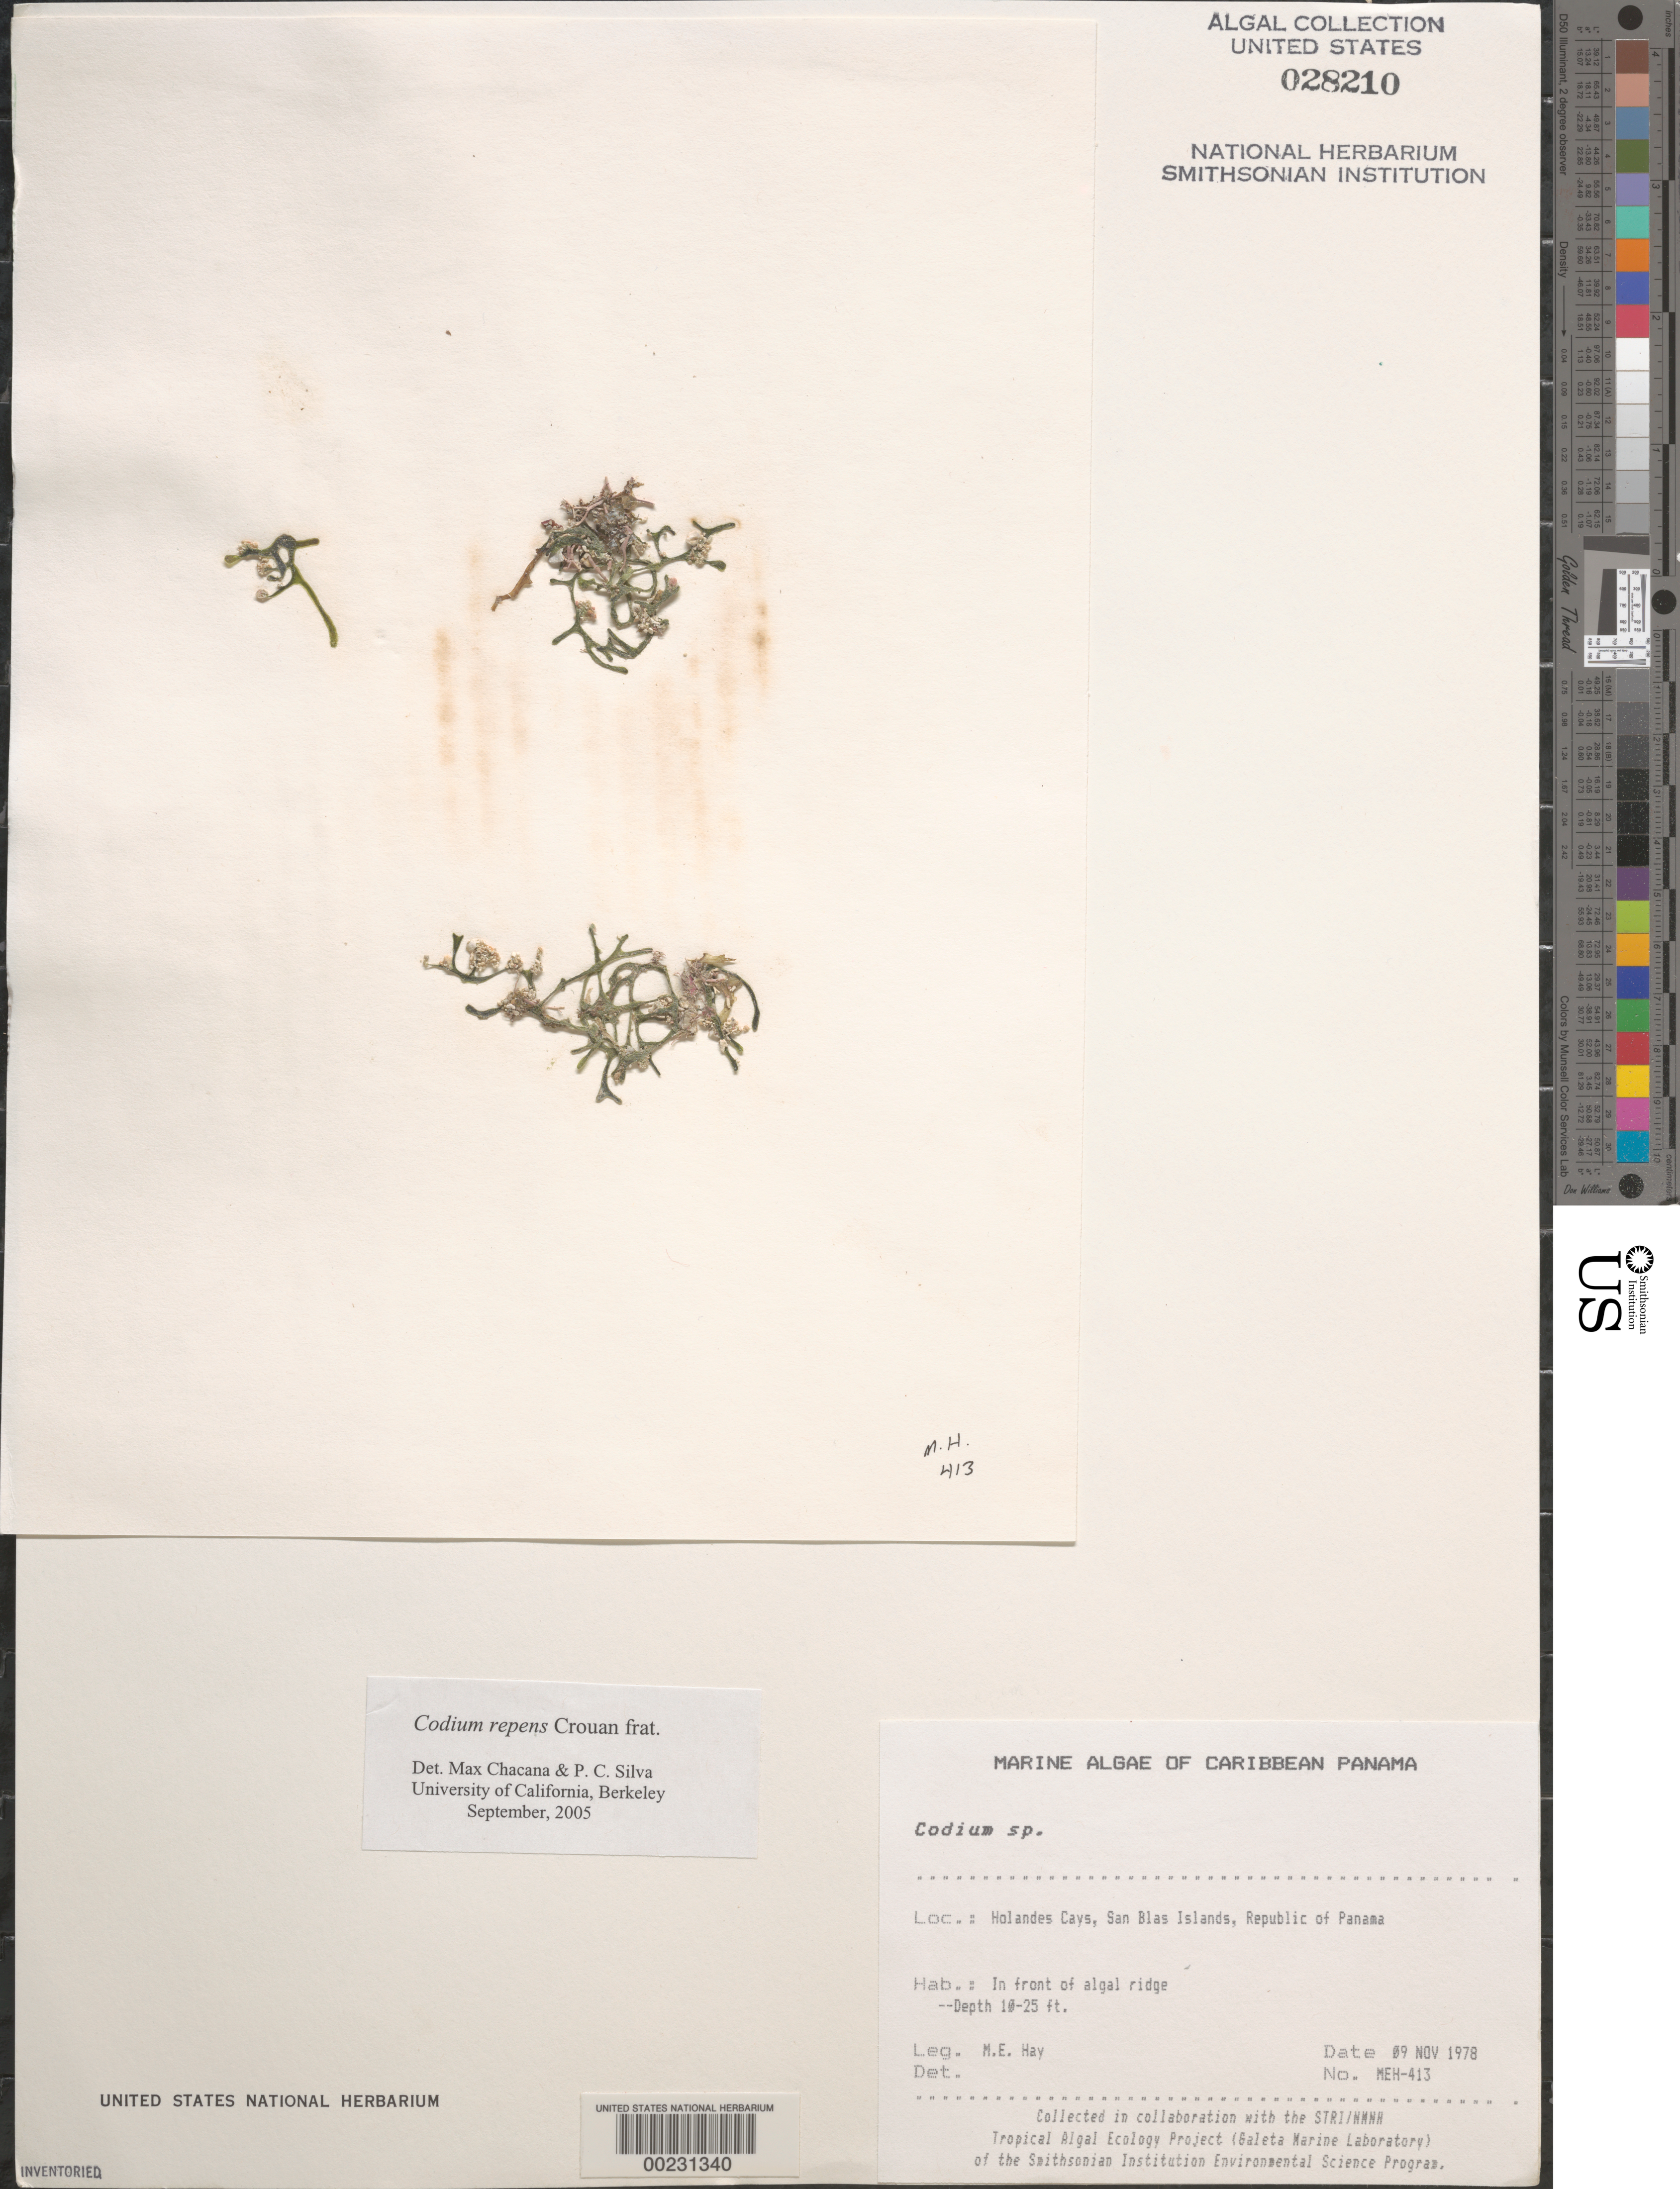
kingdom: Plantae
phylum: Chlorophyta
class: Ulvophyceae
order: Bryopsidales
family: Codiaceae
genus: Codium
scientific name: Codium repens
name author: P. Crouan & H. Crouan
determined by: Chacana, M. E.; Silva, P. C.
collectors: M. E. Hay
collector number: MEH-413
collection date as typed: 09 Nov 1978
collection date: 1978-11-09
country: Panama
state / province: Kuna Yala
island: Holandes Cays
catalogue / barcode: US 28210